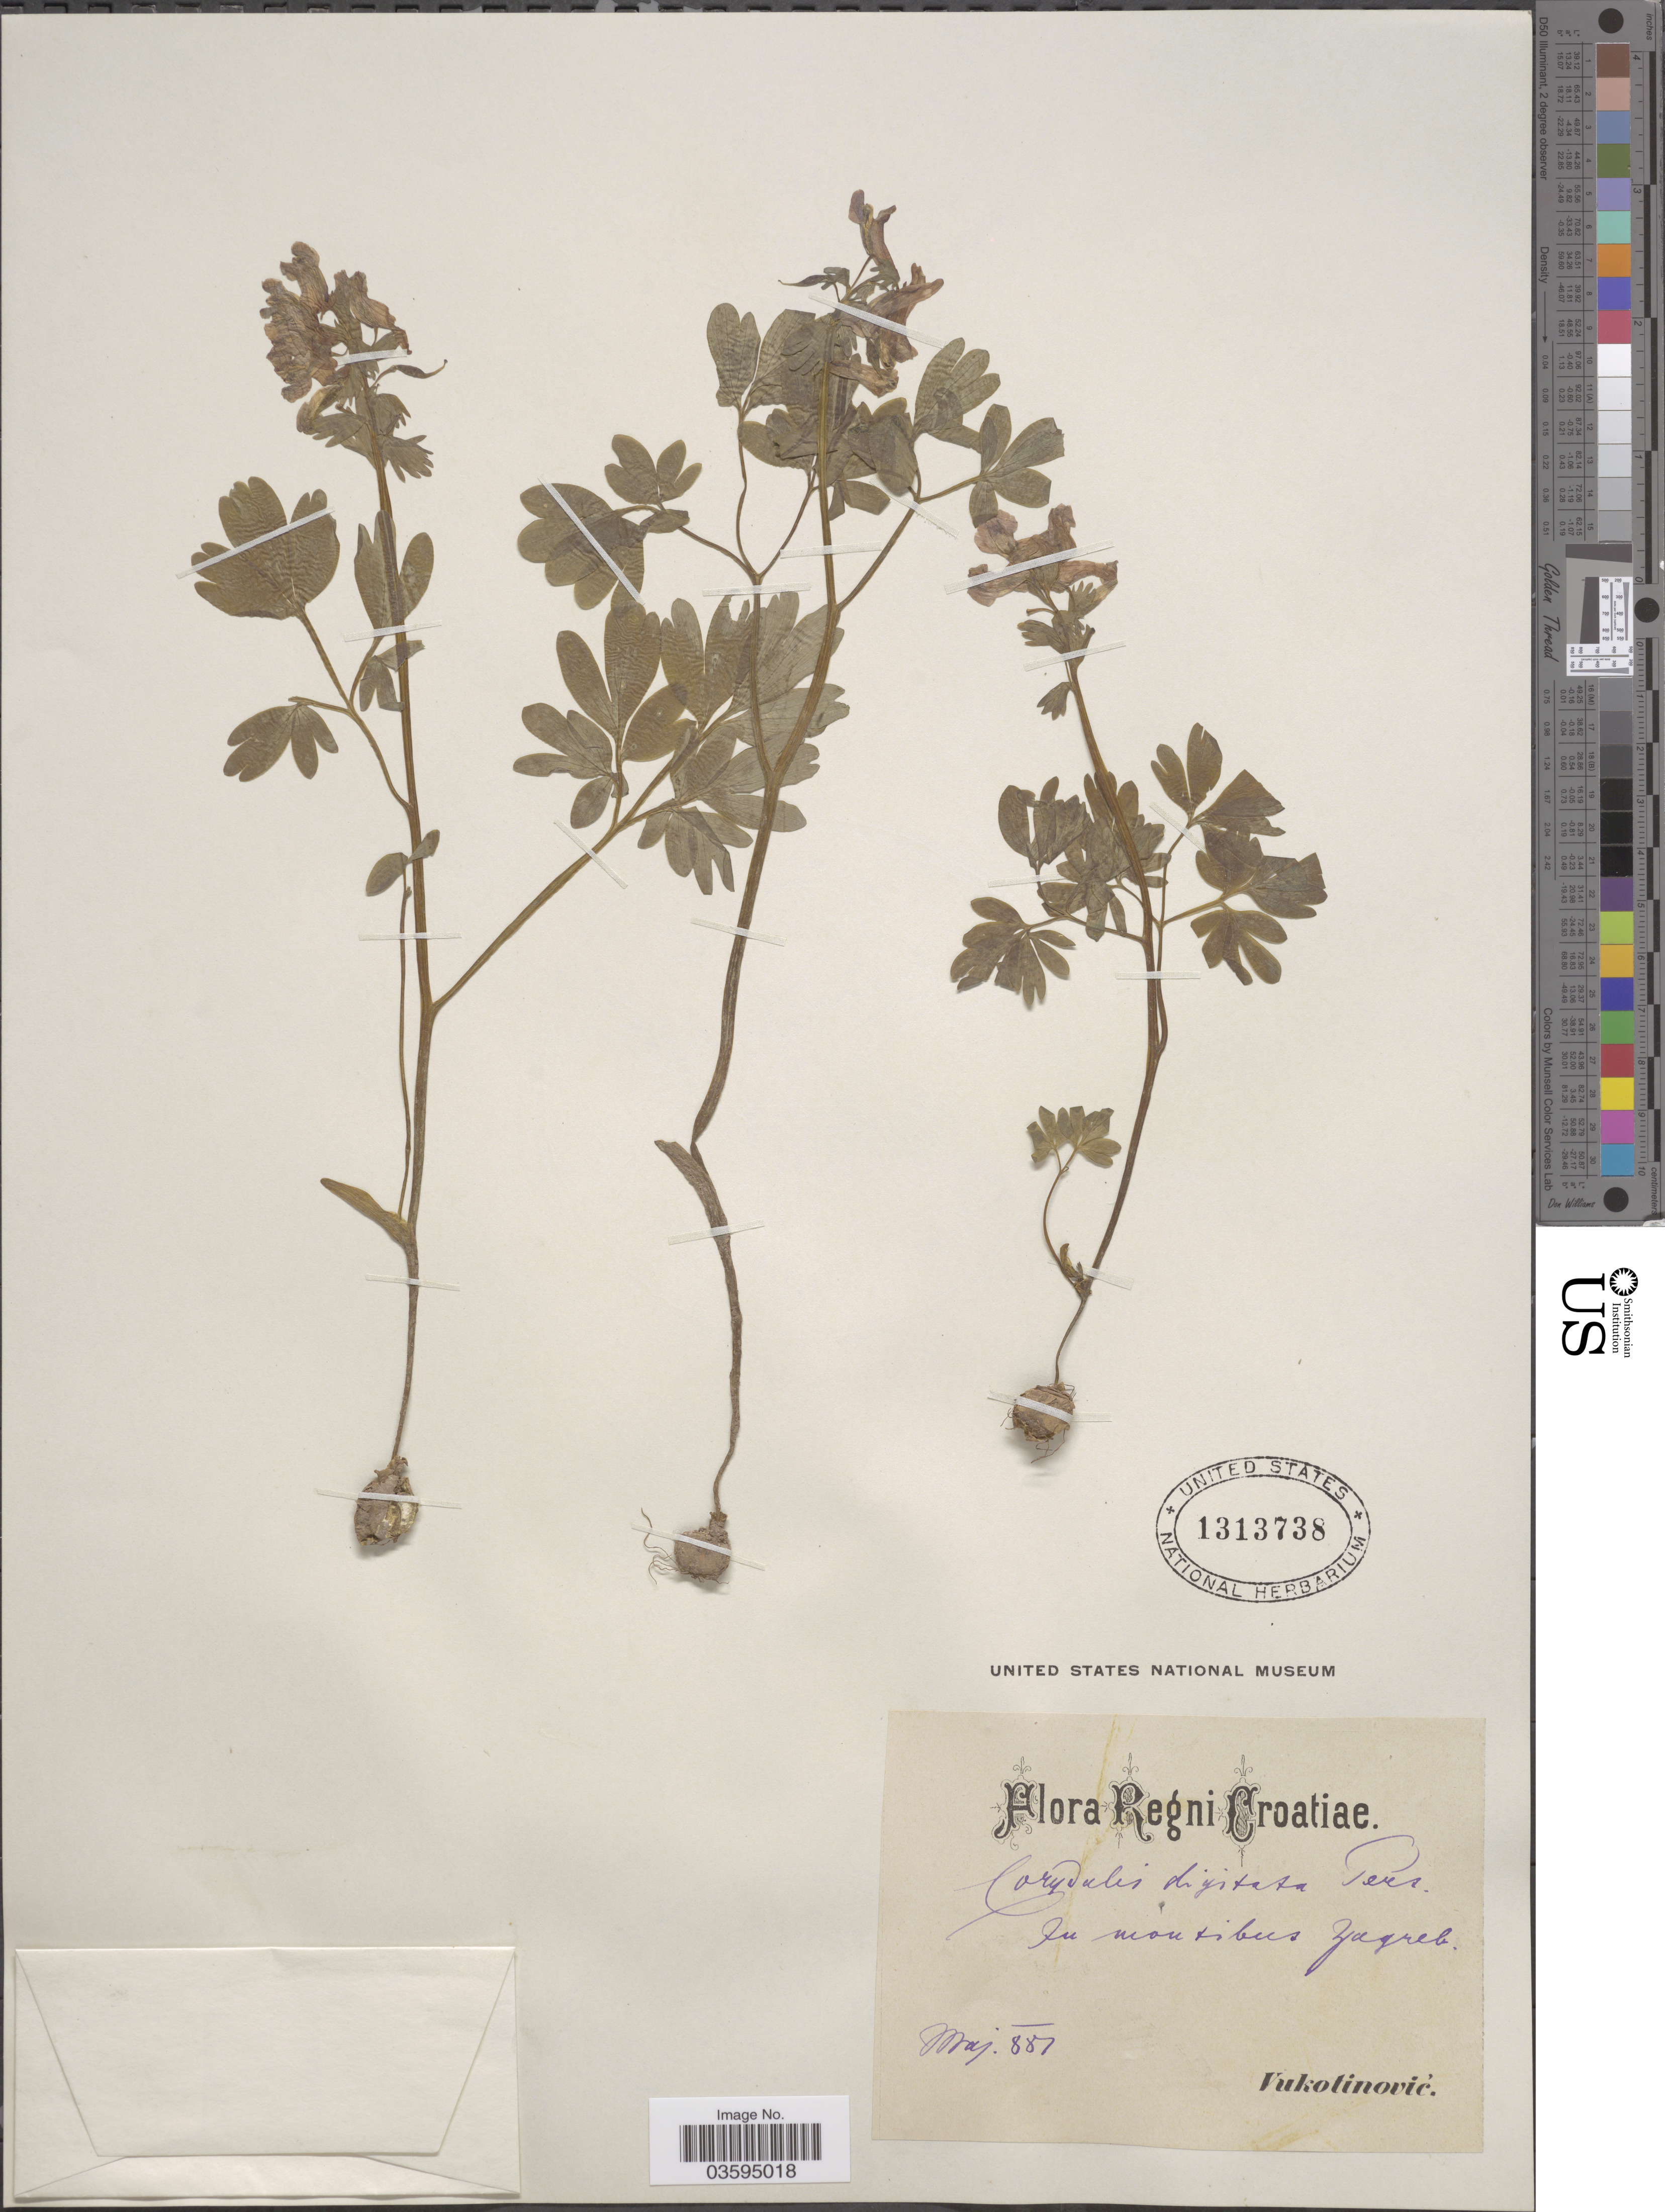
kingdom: Plantae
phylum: Tracheophyta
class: Magnoliopsida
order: Ranunculales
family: Papaveraceae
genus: Corydalis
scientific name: Corydalis digitata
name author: Pers.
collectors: Vukotinovic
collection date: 1887-05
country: Croatia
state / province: Zagreb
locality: Regni Croatiae. In montibus Zagreb.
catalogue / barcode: US 1313738